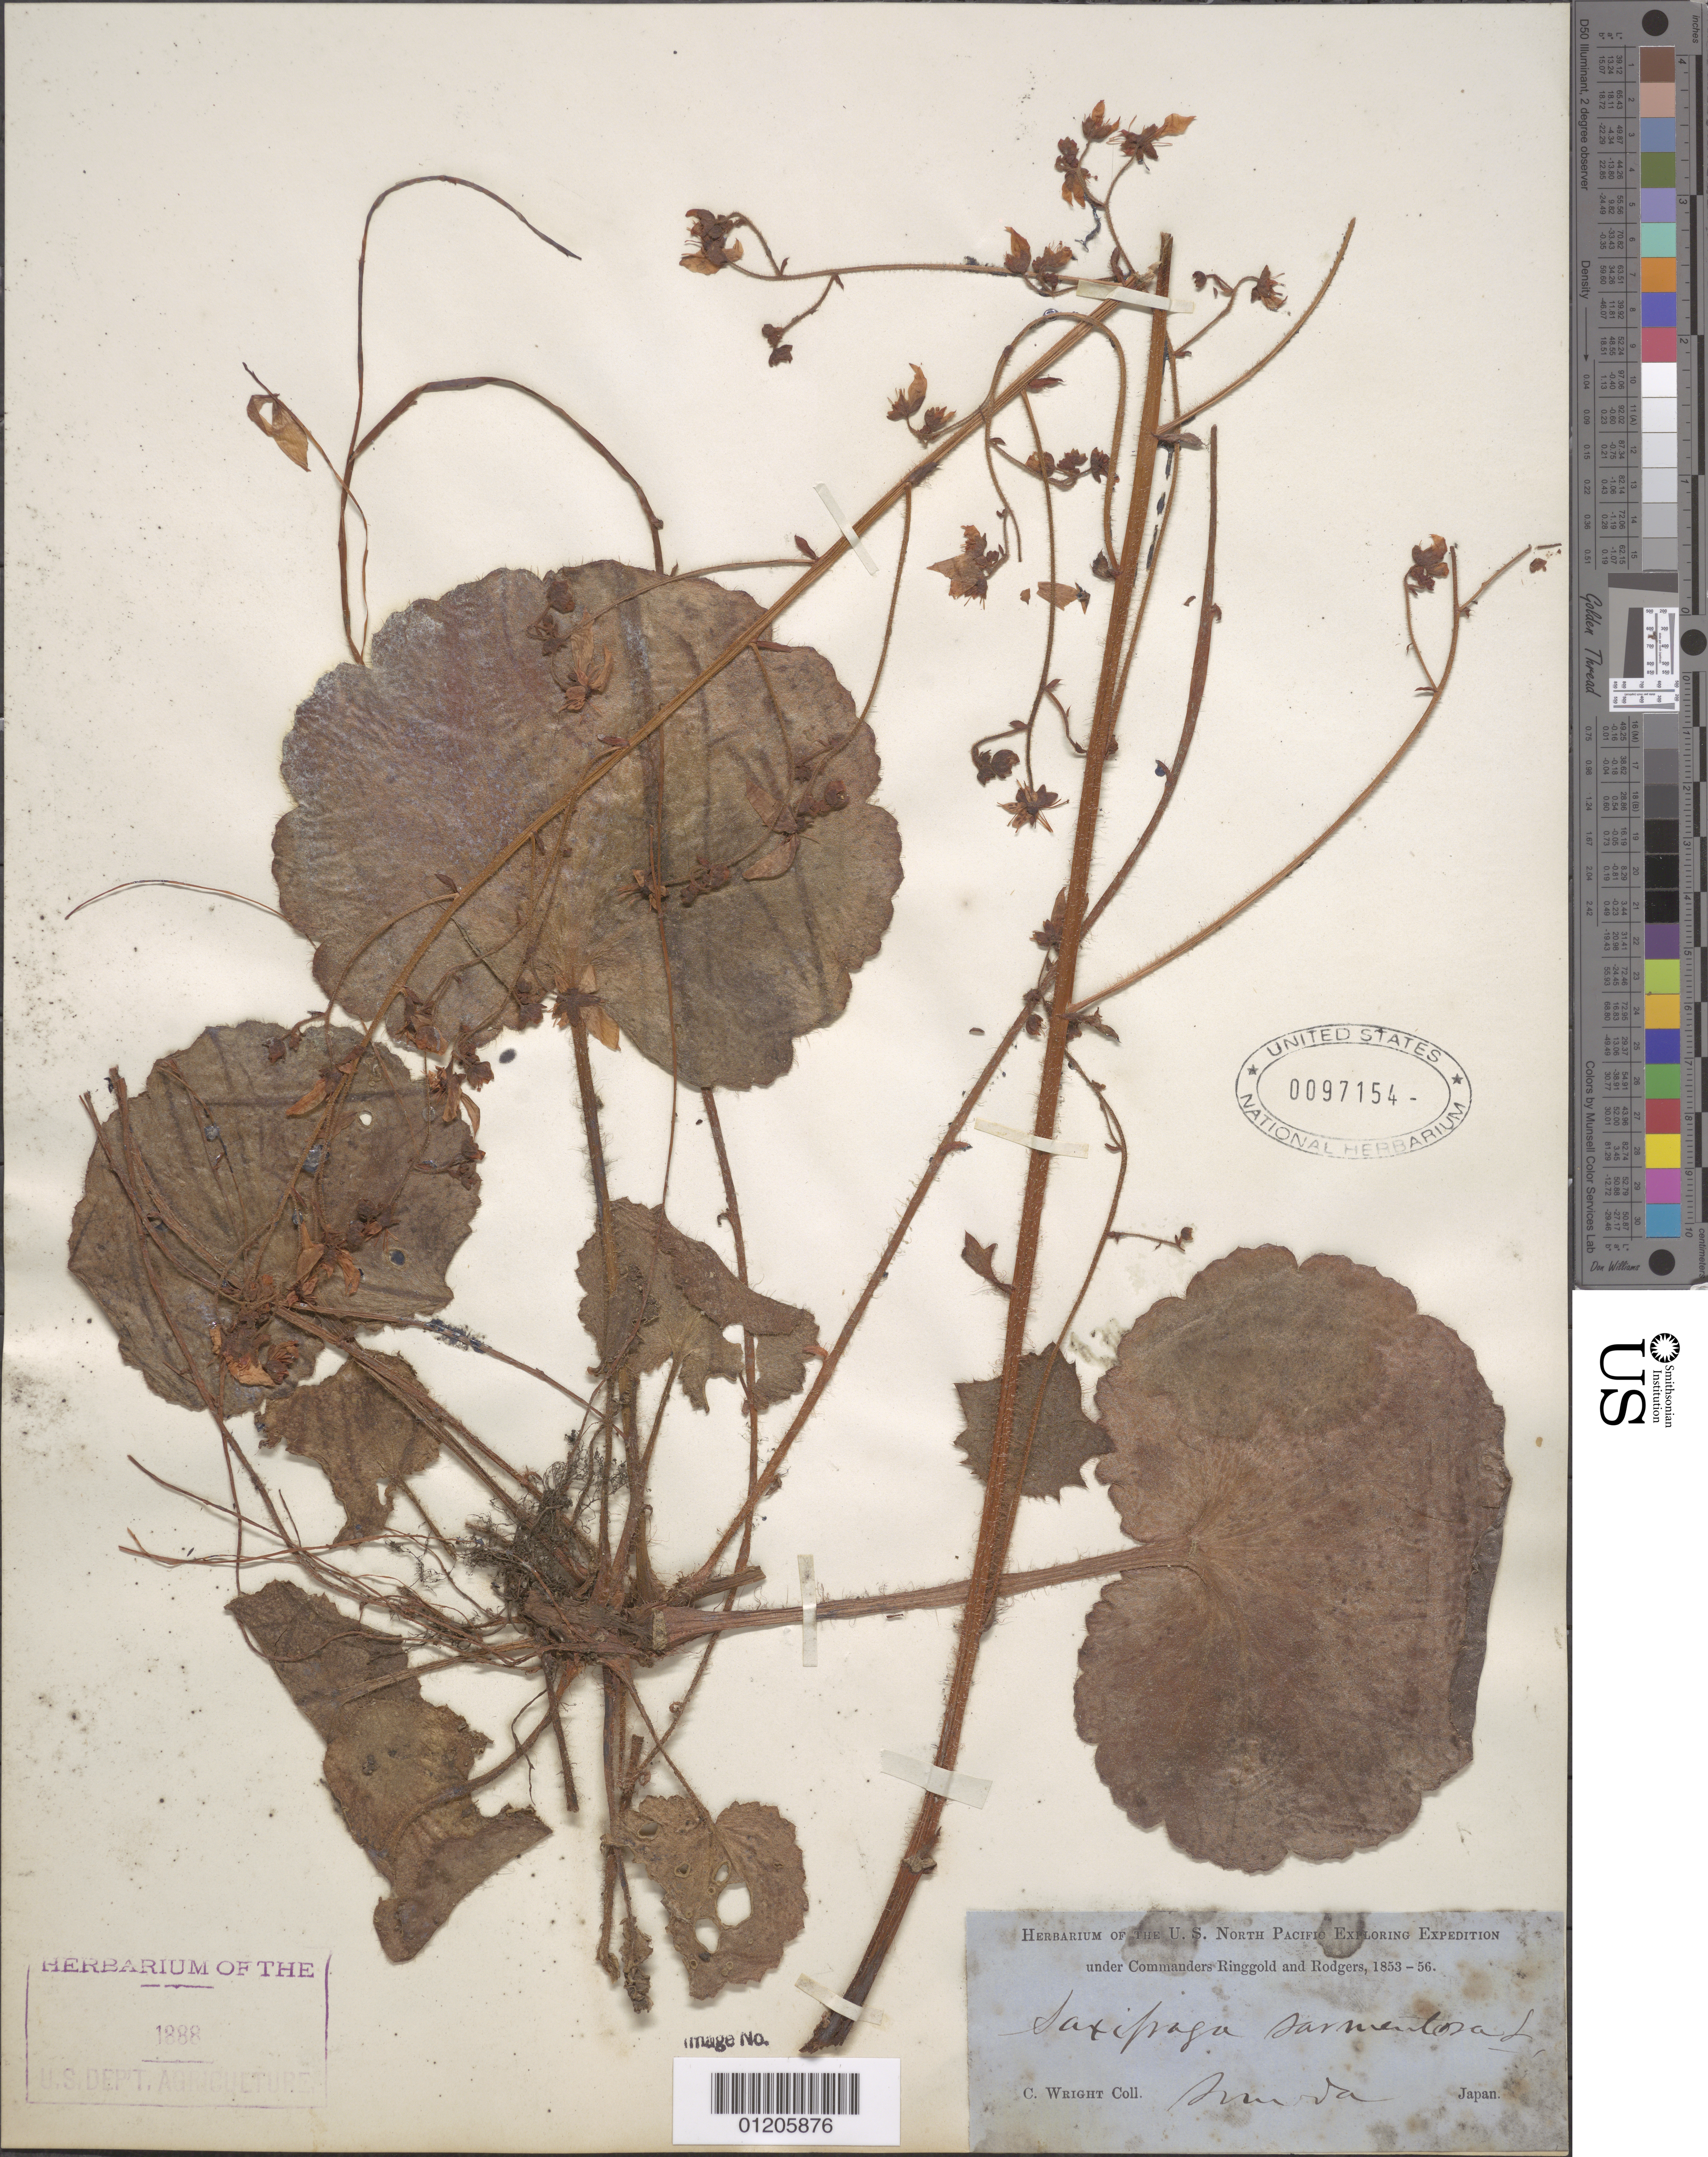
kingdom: Plantae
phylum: Tracheophyta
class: Magnoliopsida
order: Saxifragales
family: Saxifragaceae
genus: Saxifraga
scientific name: Saxifraga sarmentosa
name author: L. f.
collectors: C. Wright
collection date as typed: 1853 to -- -- 1856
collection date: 1853/1856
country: Japan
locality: Simoda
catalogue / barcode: US 97154